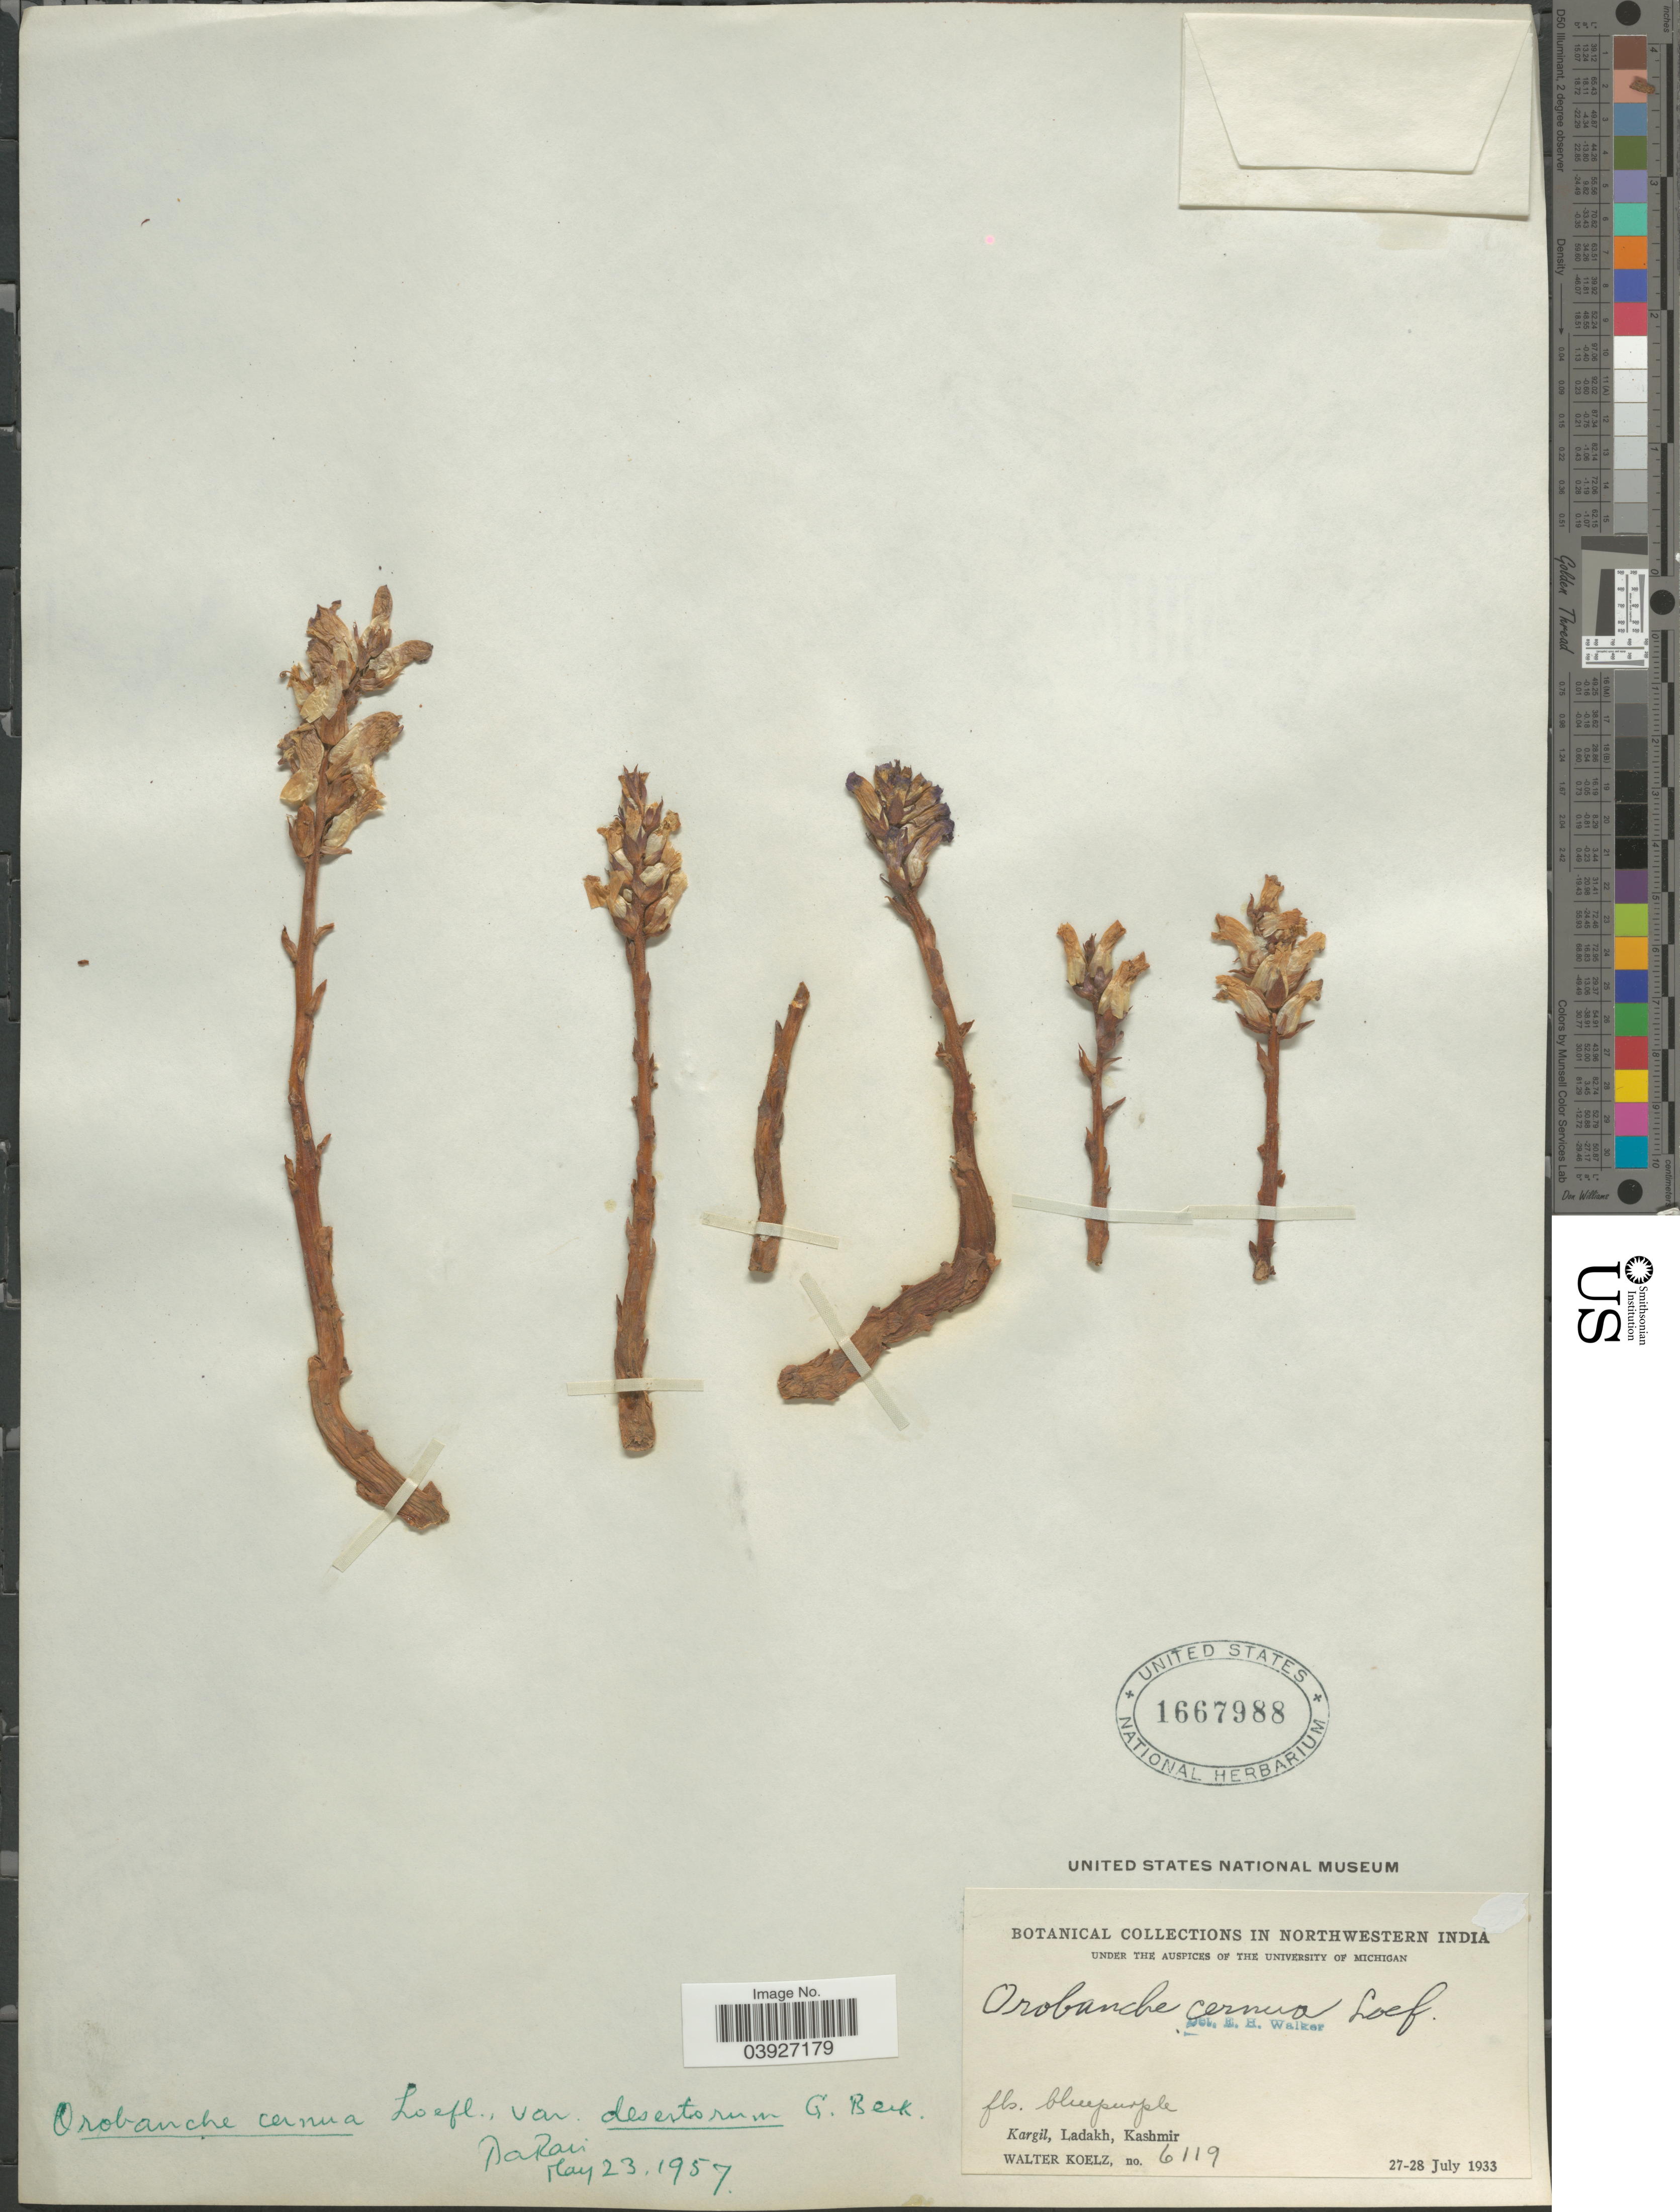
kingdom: Plantae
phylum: Tracheophyta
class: Magnoliopsida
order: Lamiales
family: Orobanchaceae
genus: Orobanche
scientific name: Orobanche cernua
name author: Vell.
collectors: W. N. Koelz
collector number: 6119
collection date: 1933-07-27/1933-07-28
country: India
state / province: Jammu and Kashmir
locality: In northwestern India. Kargil, Ladakh, Kashmir.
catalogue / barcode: US 1667988